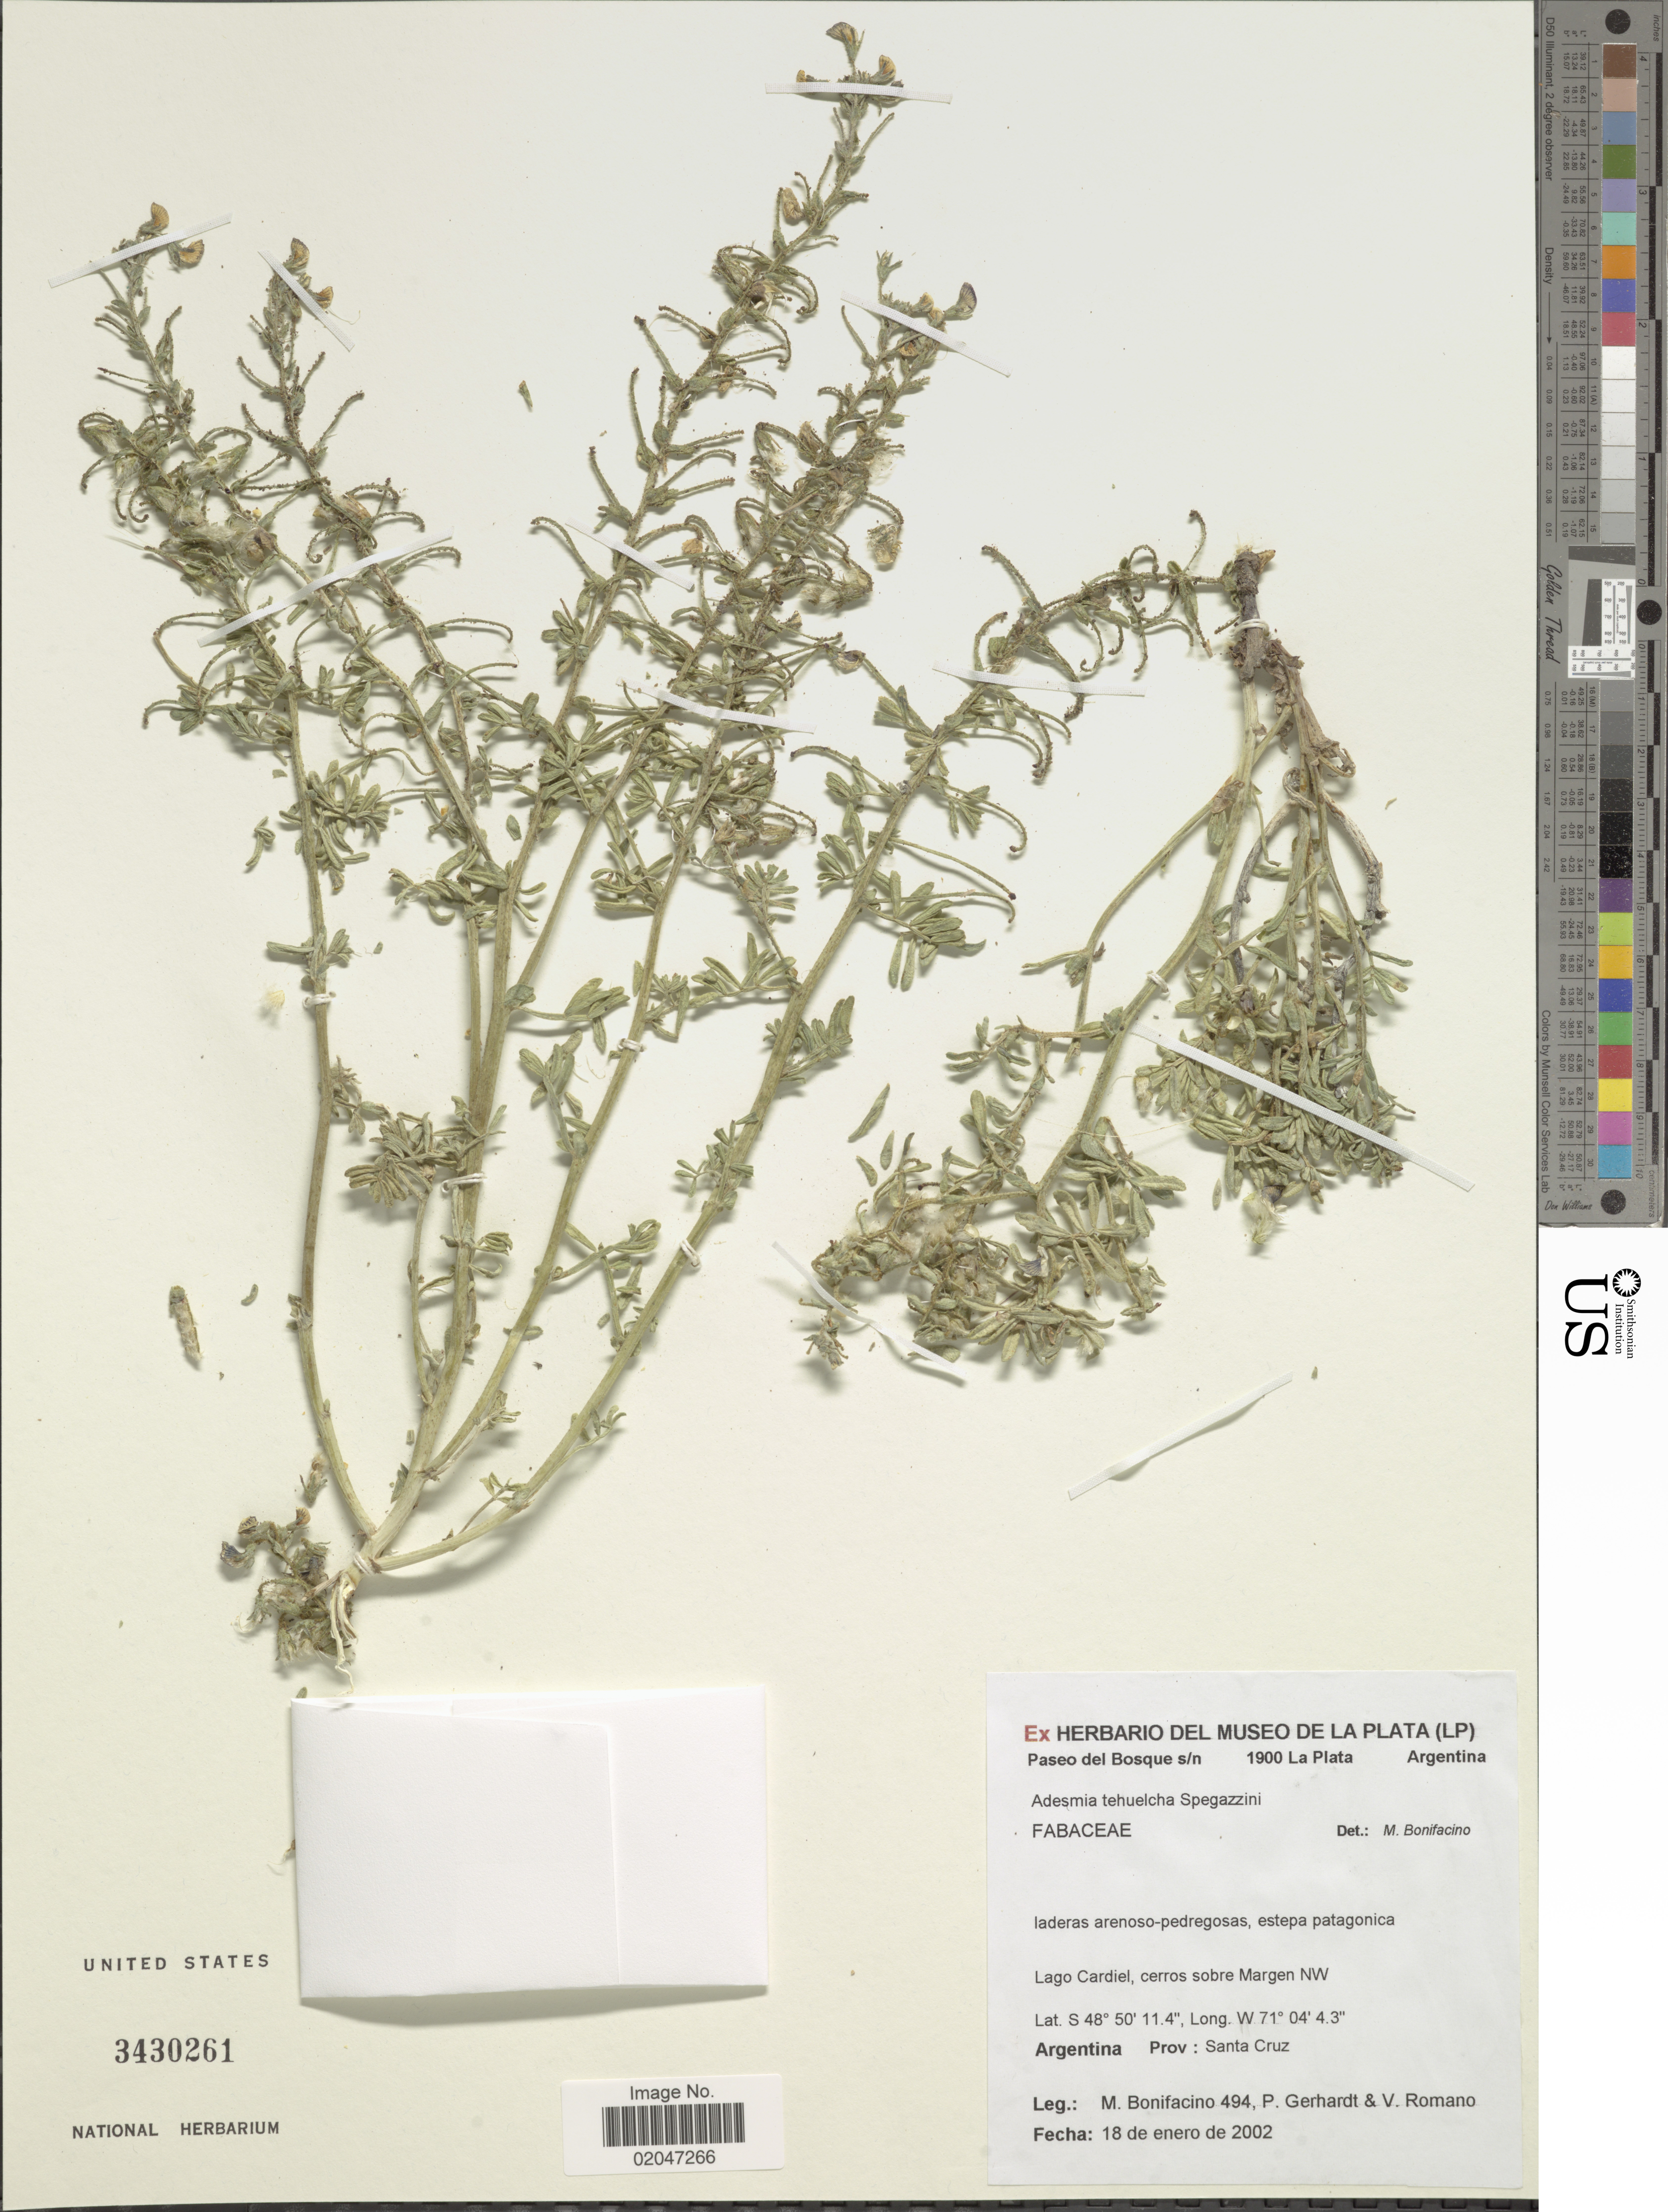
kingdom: Plantae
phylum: Tracheophyta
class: Magnoliopsida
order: Fabales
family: Fabaceae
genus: Adesmia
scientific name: Adesmia tehuelcha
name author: Speg.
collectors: M. Bonifacino, P. Gerhardt & V. Romano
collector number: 0494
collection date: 2002-01-18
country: Argentina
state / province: Santa Cruz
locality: Lago Cardiel, cerros sobre Margen NW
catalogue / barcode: US 3430261